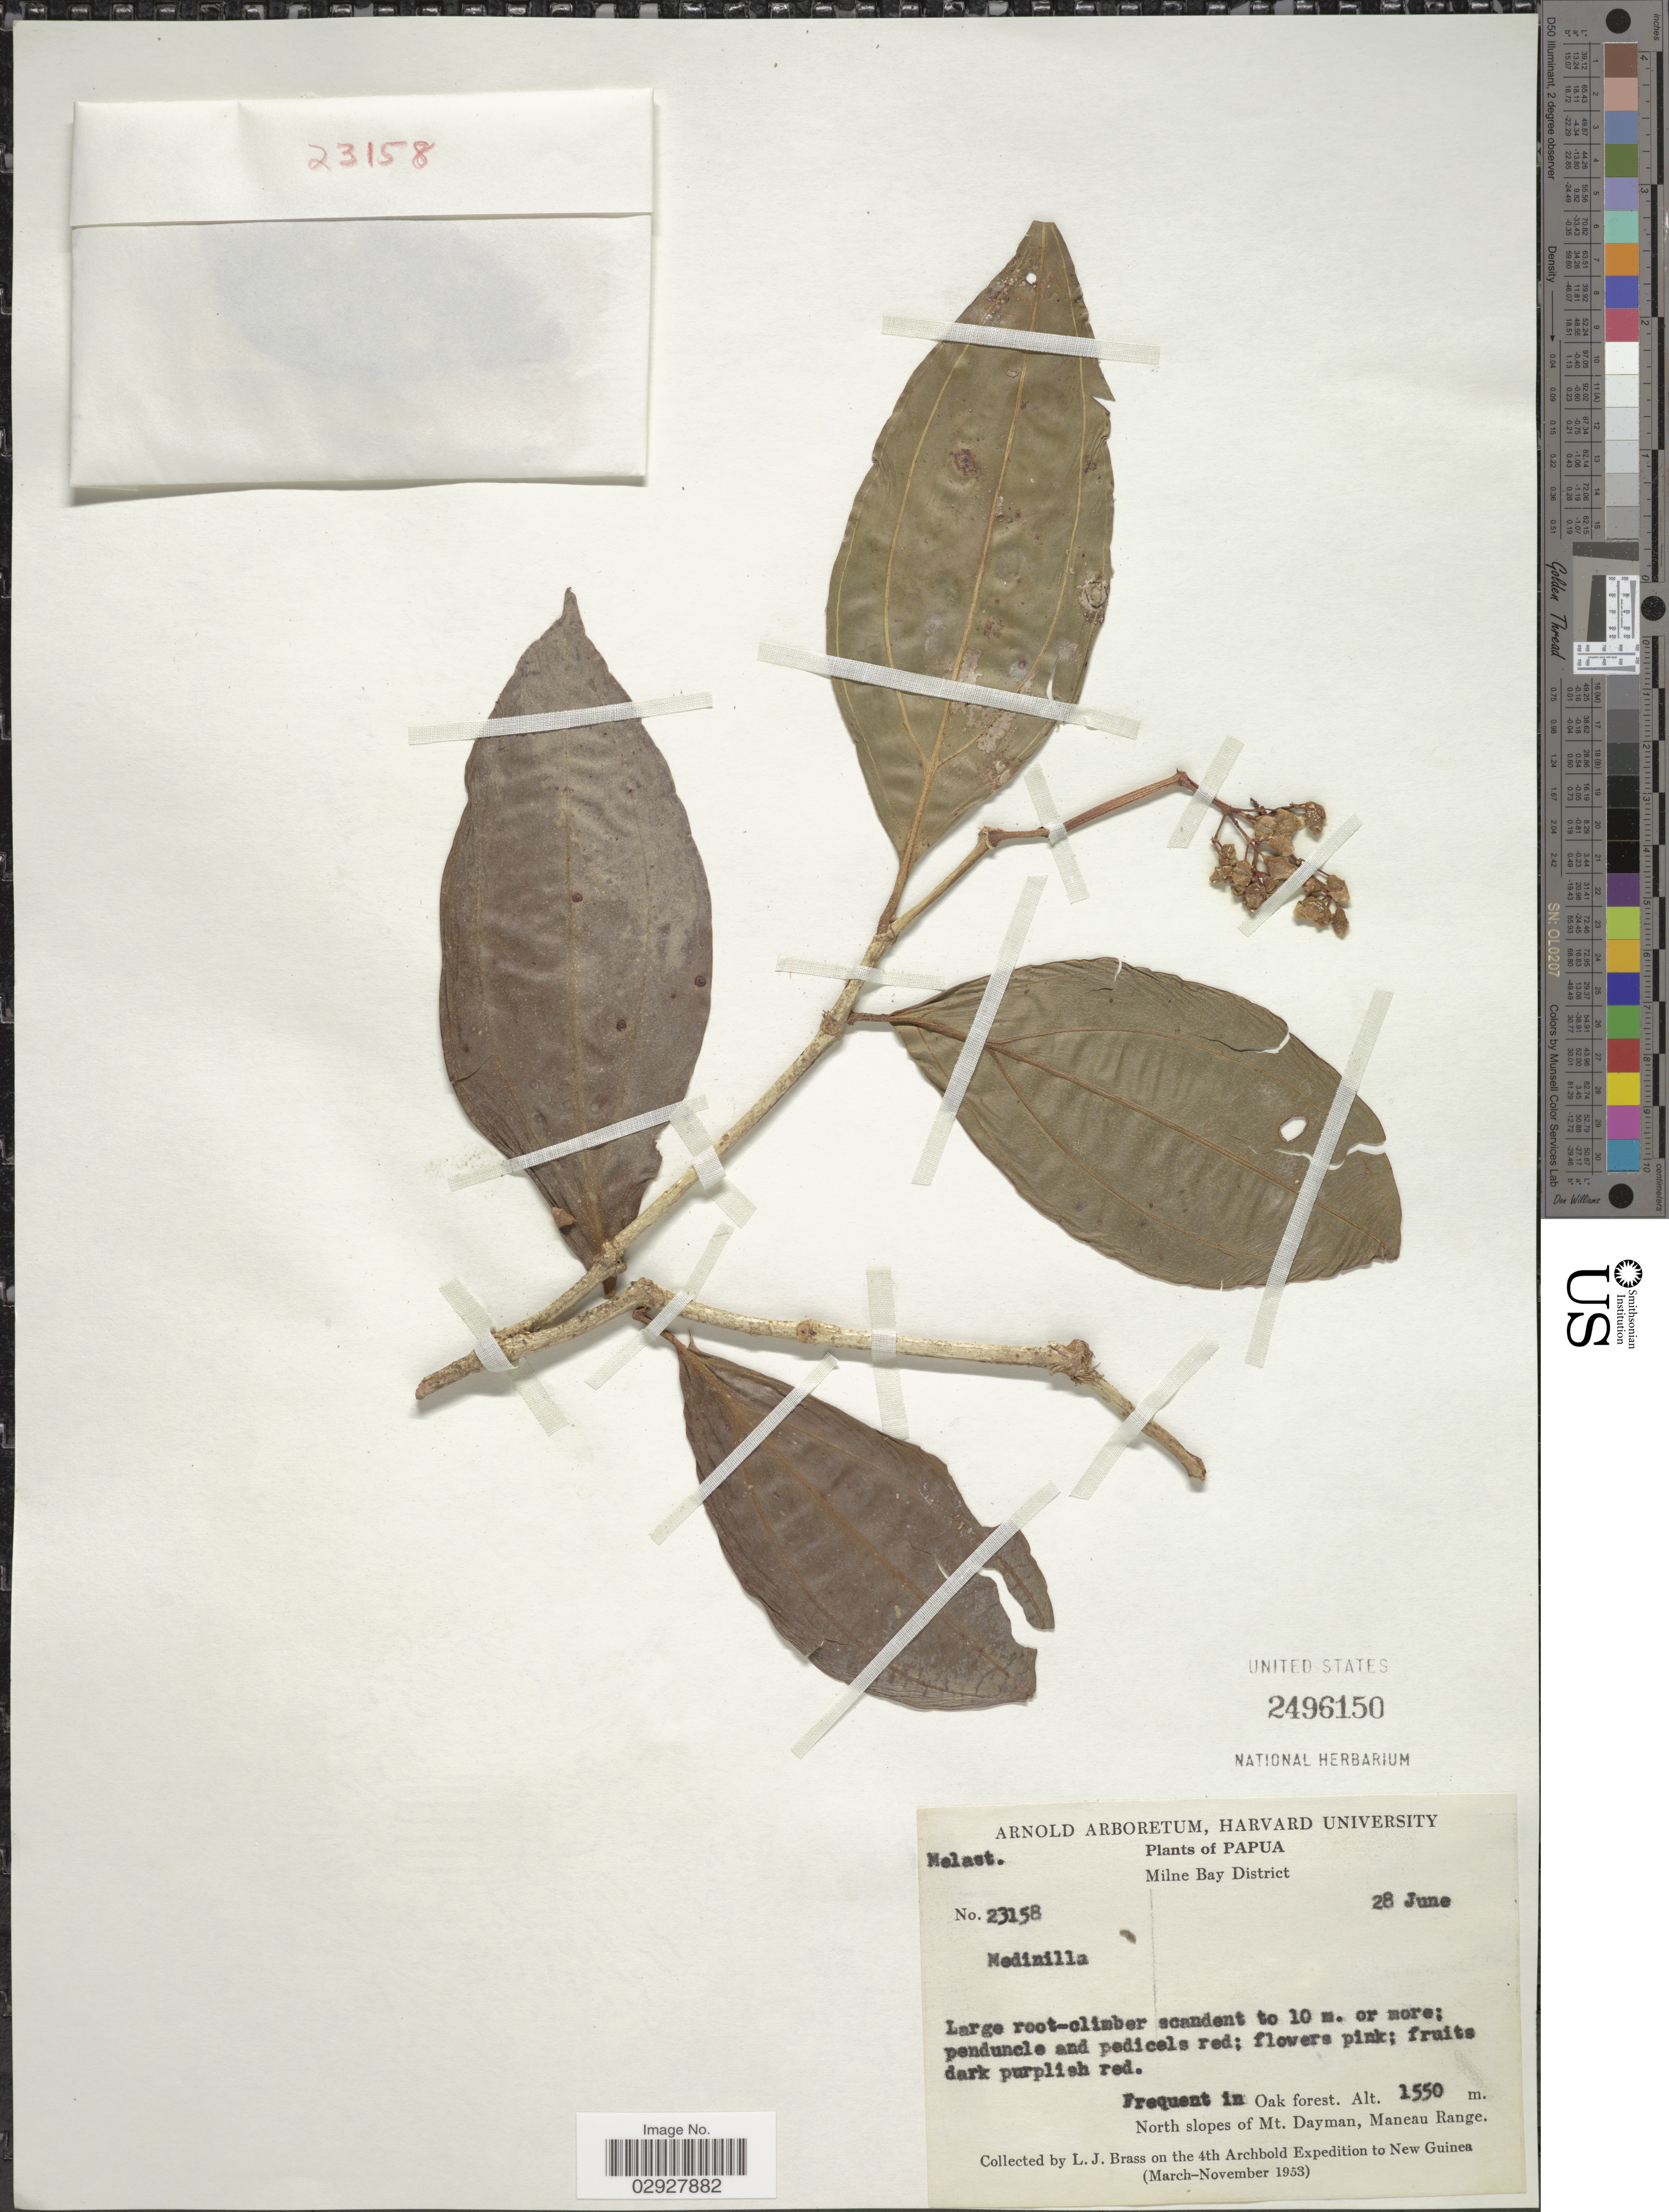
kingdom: Plantae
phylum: Tracheophyta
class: Magnoliopsida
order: Myrtales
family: Melastomataceae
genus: Medinilla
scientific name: Medinilla sp.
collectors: L. J. Brass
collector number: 23158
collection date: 1953-06-28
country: Papua New Guinea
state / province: Milne Bay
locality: Papua, Milne Bay District, North slopes of Mt. Dayman, Maneau Range. New Guinea.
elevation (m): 1550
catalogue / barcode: US 2496150